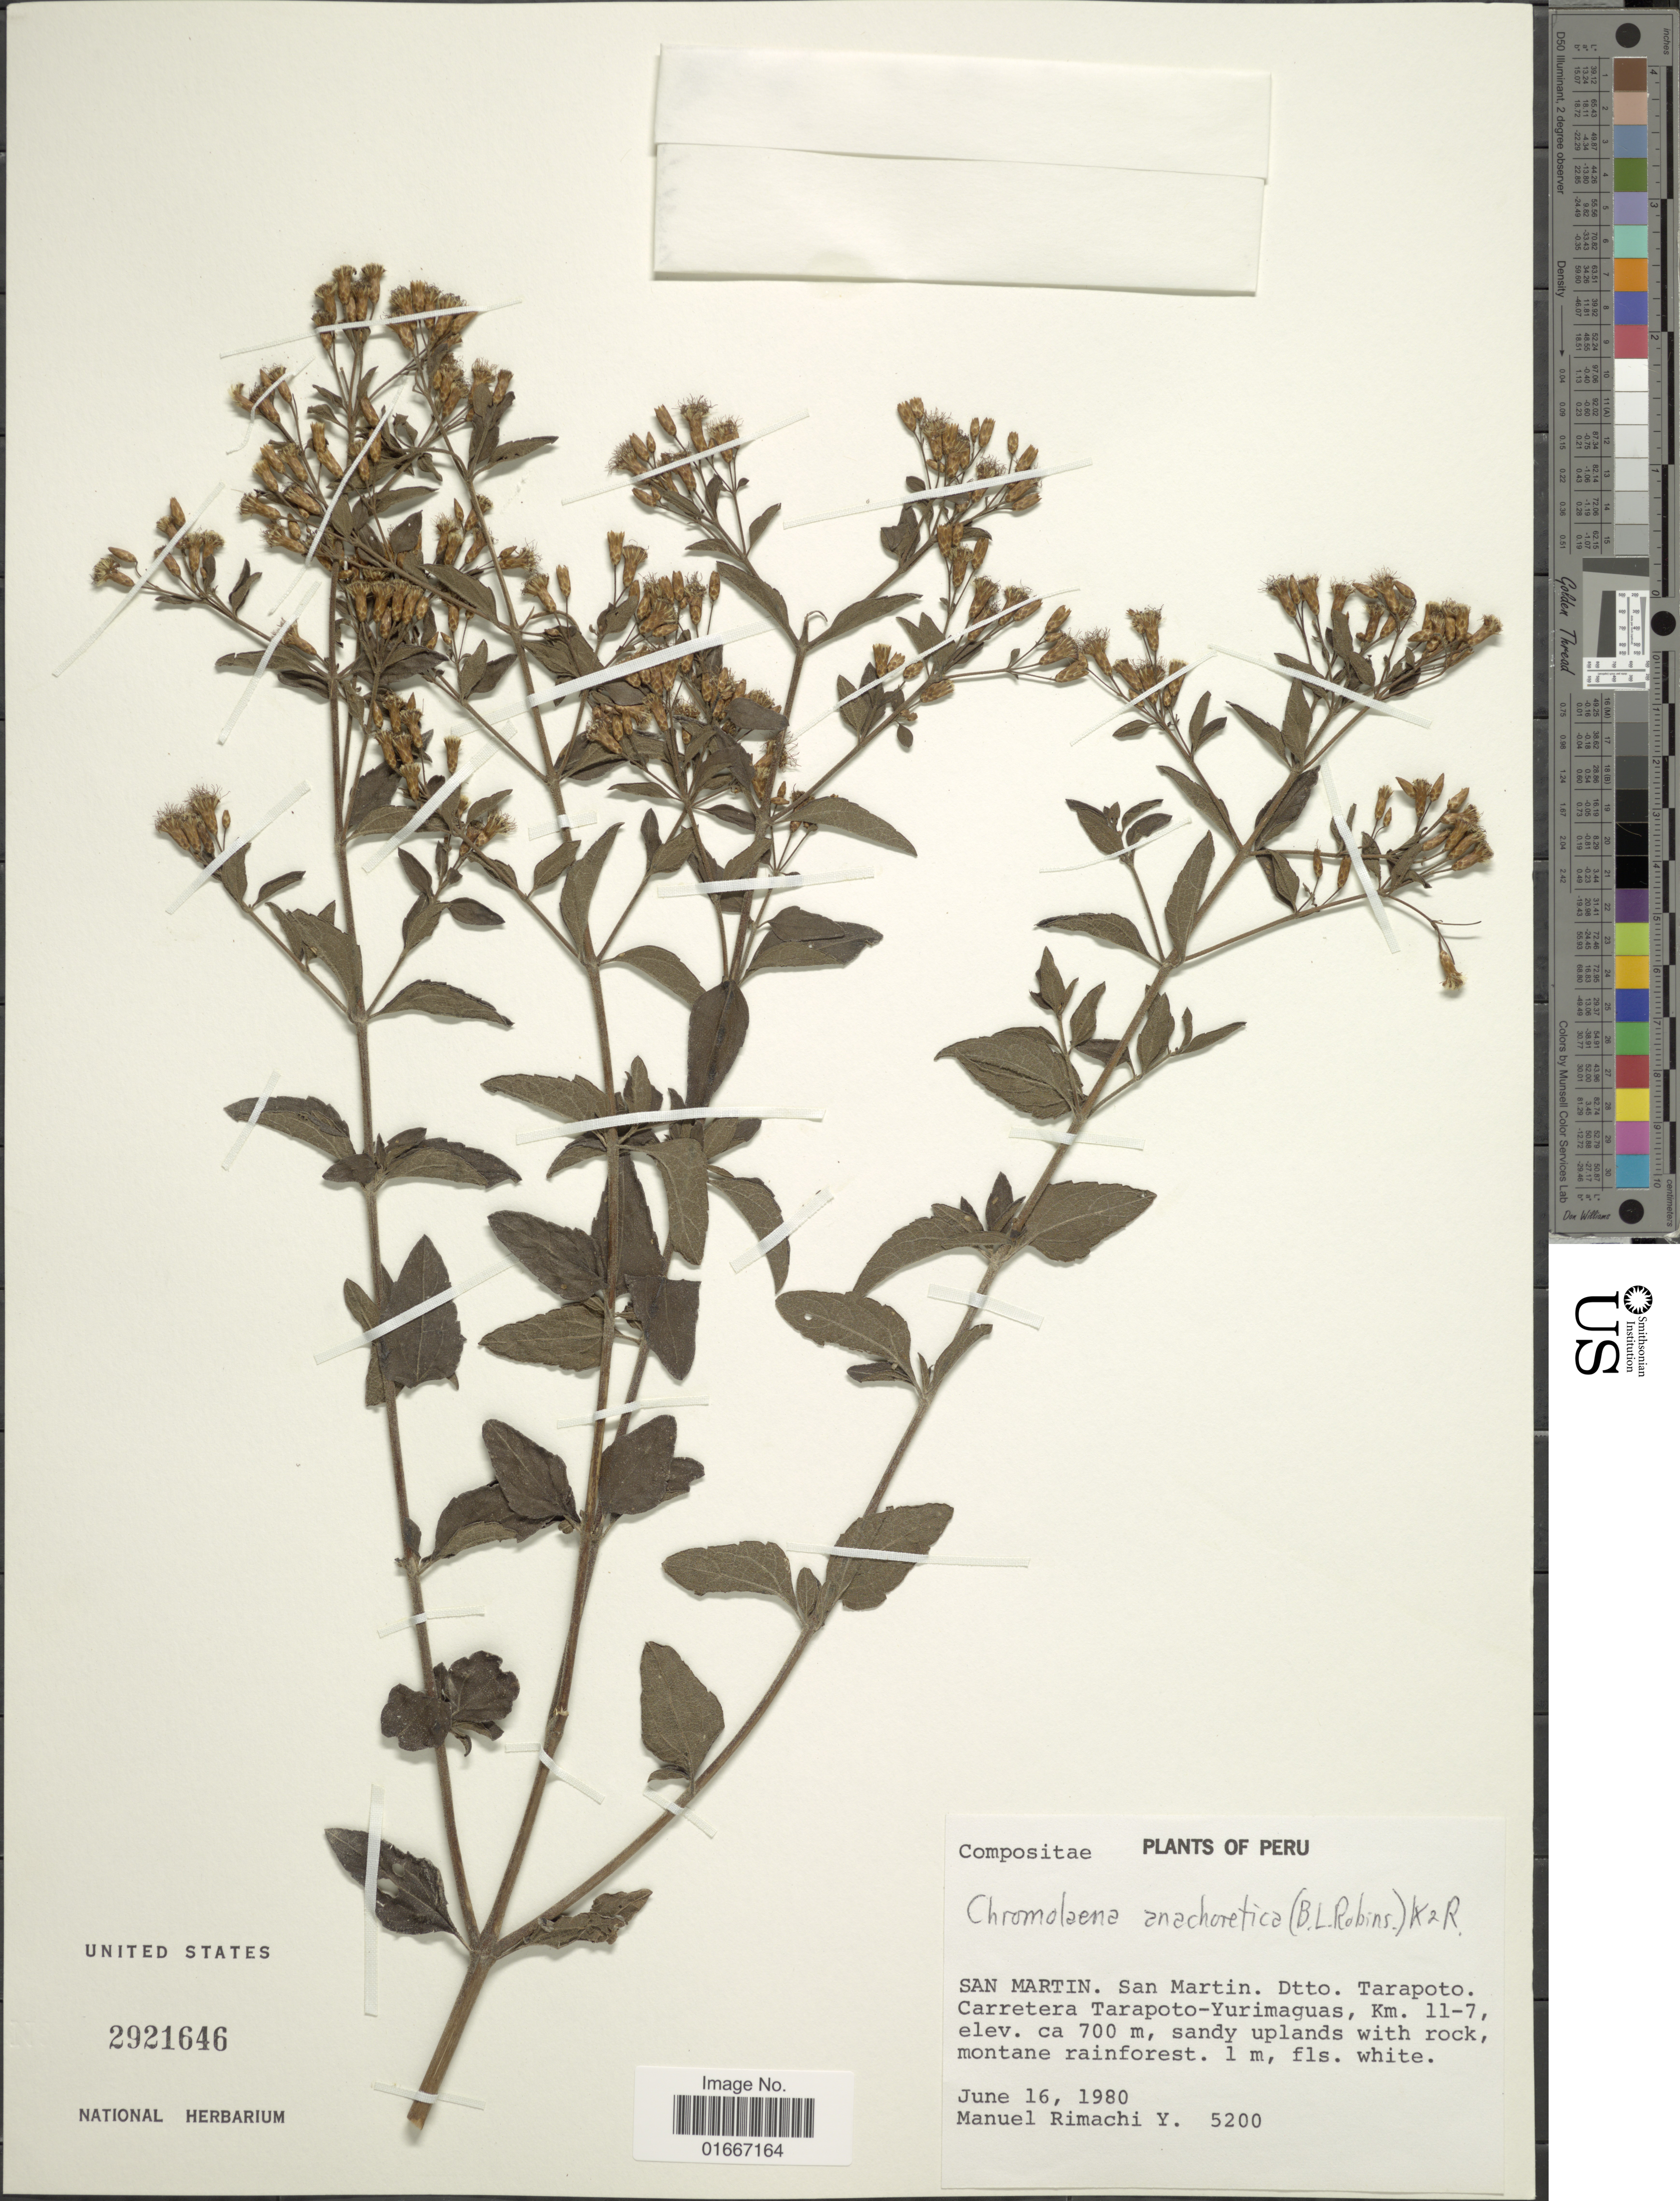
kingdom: Plantae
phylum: Tracheophyta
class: Magnoliopsida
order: Asterales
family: Asteraceae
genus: Chromolaena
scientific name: Chromolaena squalida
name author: (DC.) R.M. King & H. Rob.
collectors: M. Rimachi Y.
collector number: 5200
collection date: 1980-06-16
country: Peru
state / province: San Martín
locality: Peru. San Martin. San Martin. Dtto. Tarapoto. Carretera Tarapoto-yurimaguas, Km. 11-7,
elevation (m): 700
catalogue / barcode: US 2921646